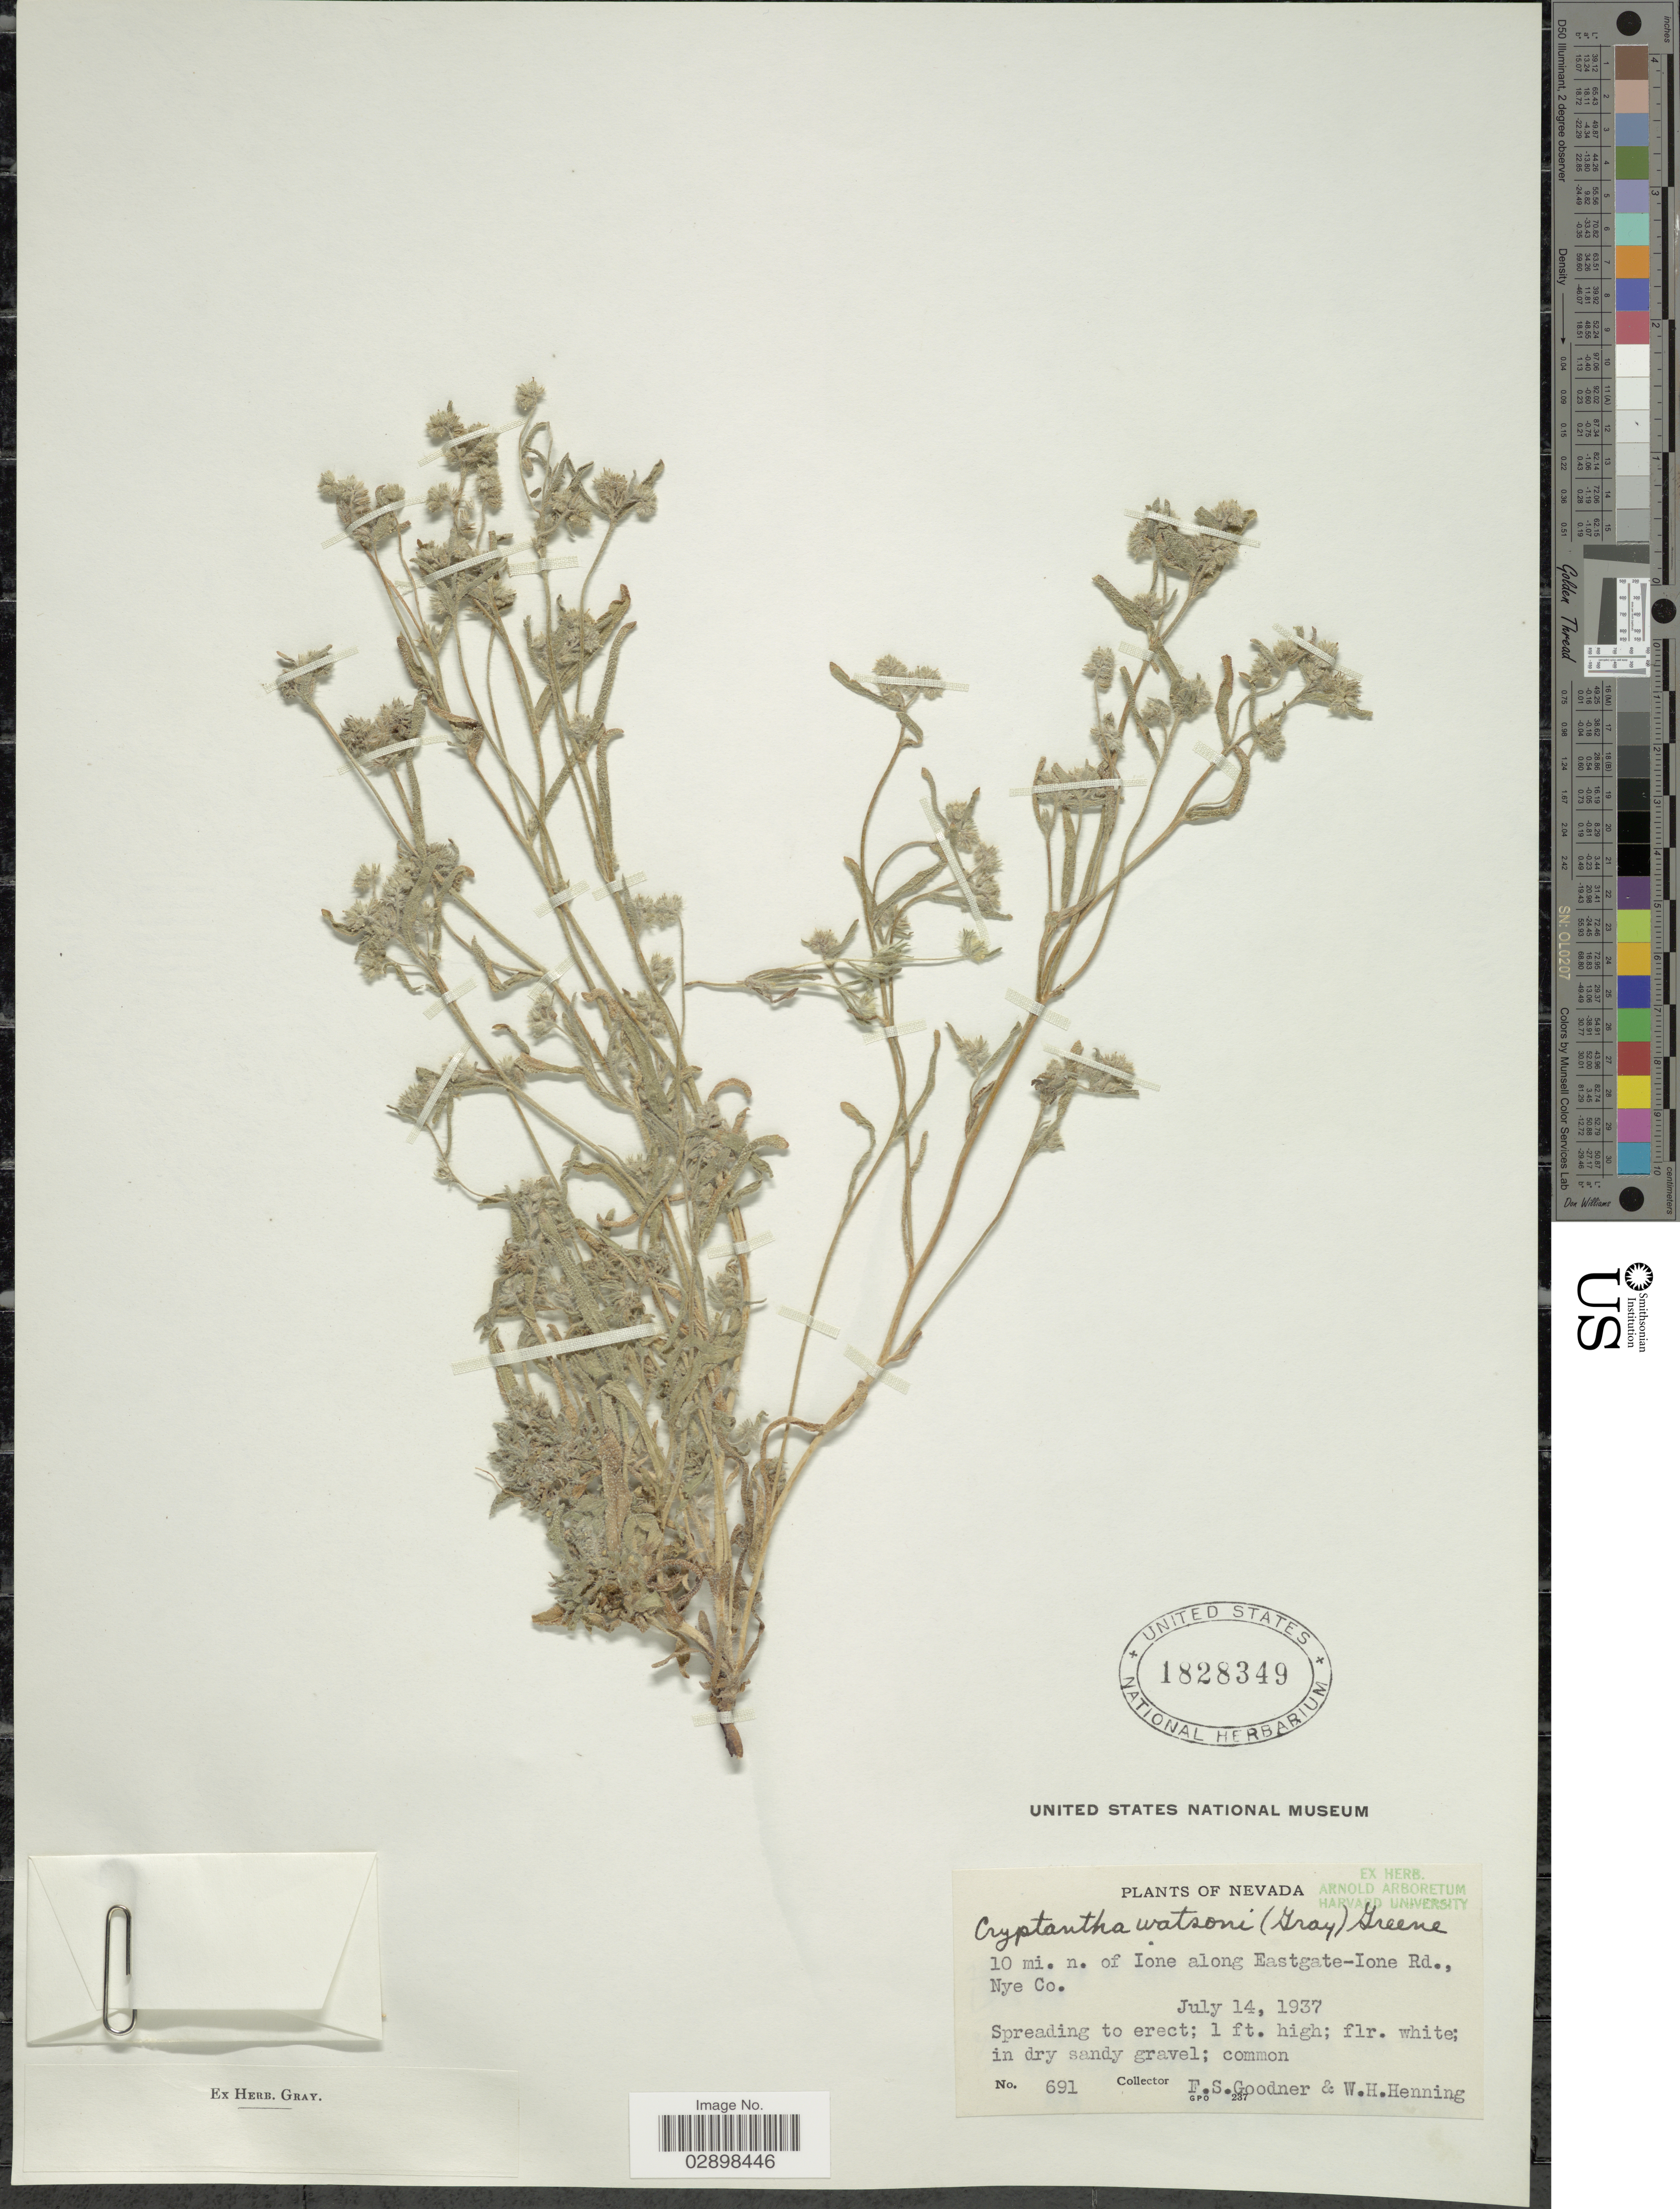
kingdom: Plantae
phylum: Tracheophyta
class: Magnoliopsida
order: Boraginales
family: Boraginaceae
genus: Cryptantha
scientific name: Cryptantha watsonii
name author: (A. Gray) Greene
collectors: F. Goodner & W. Henning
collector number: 691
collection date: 1937-07-14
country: United States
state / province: Nevada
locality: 10 mi. n. of Ione along Eastgate-Ione Rd., Nye Co.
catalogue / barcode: US 1828349